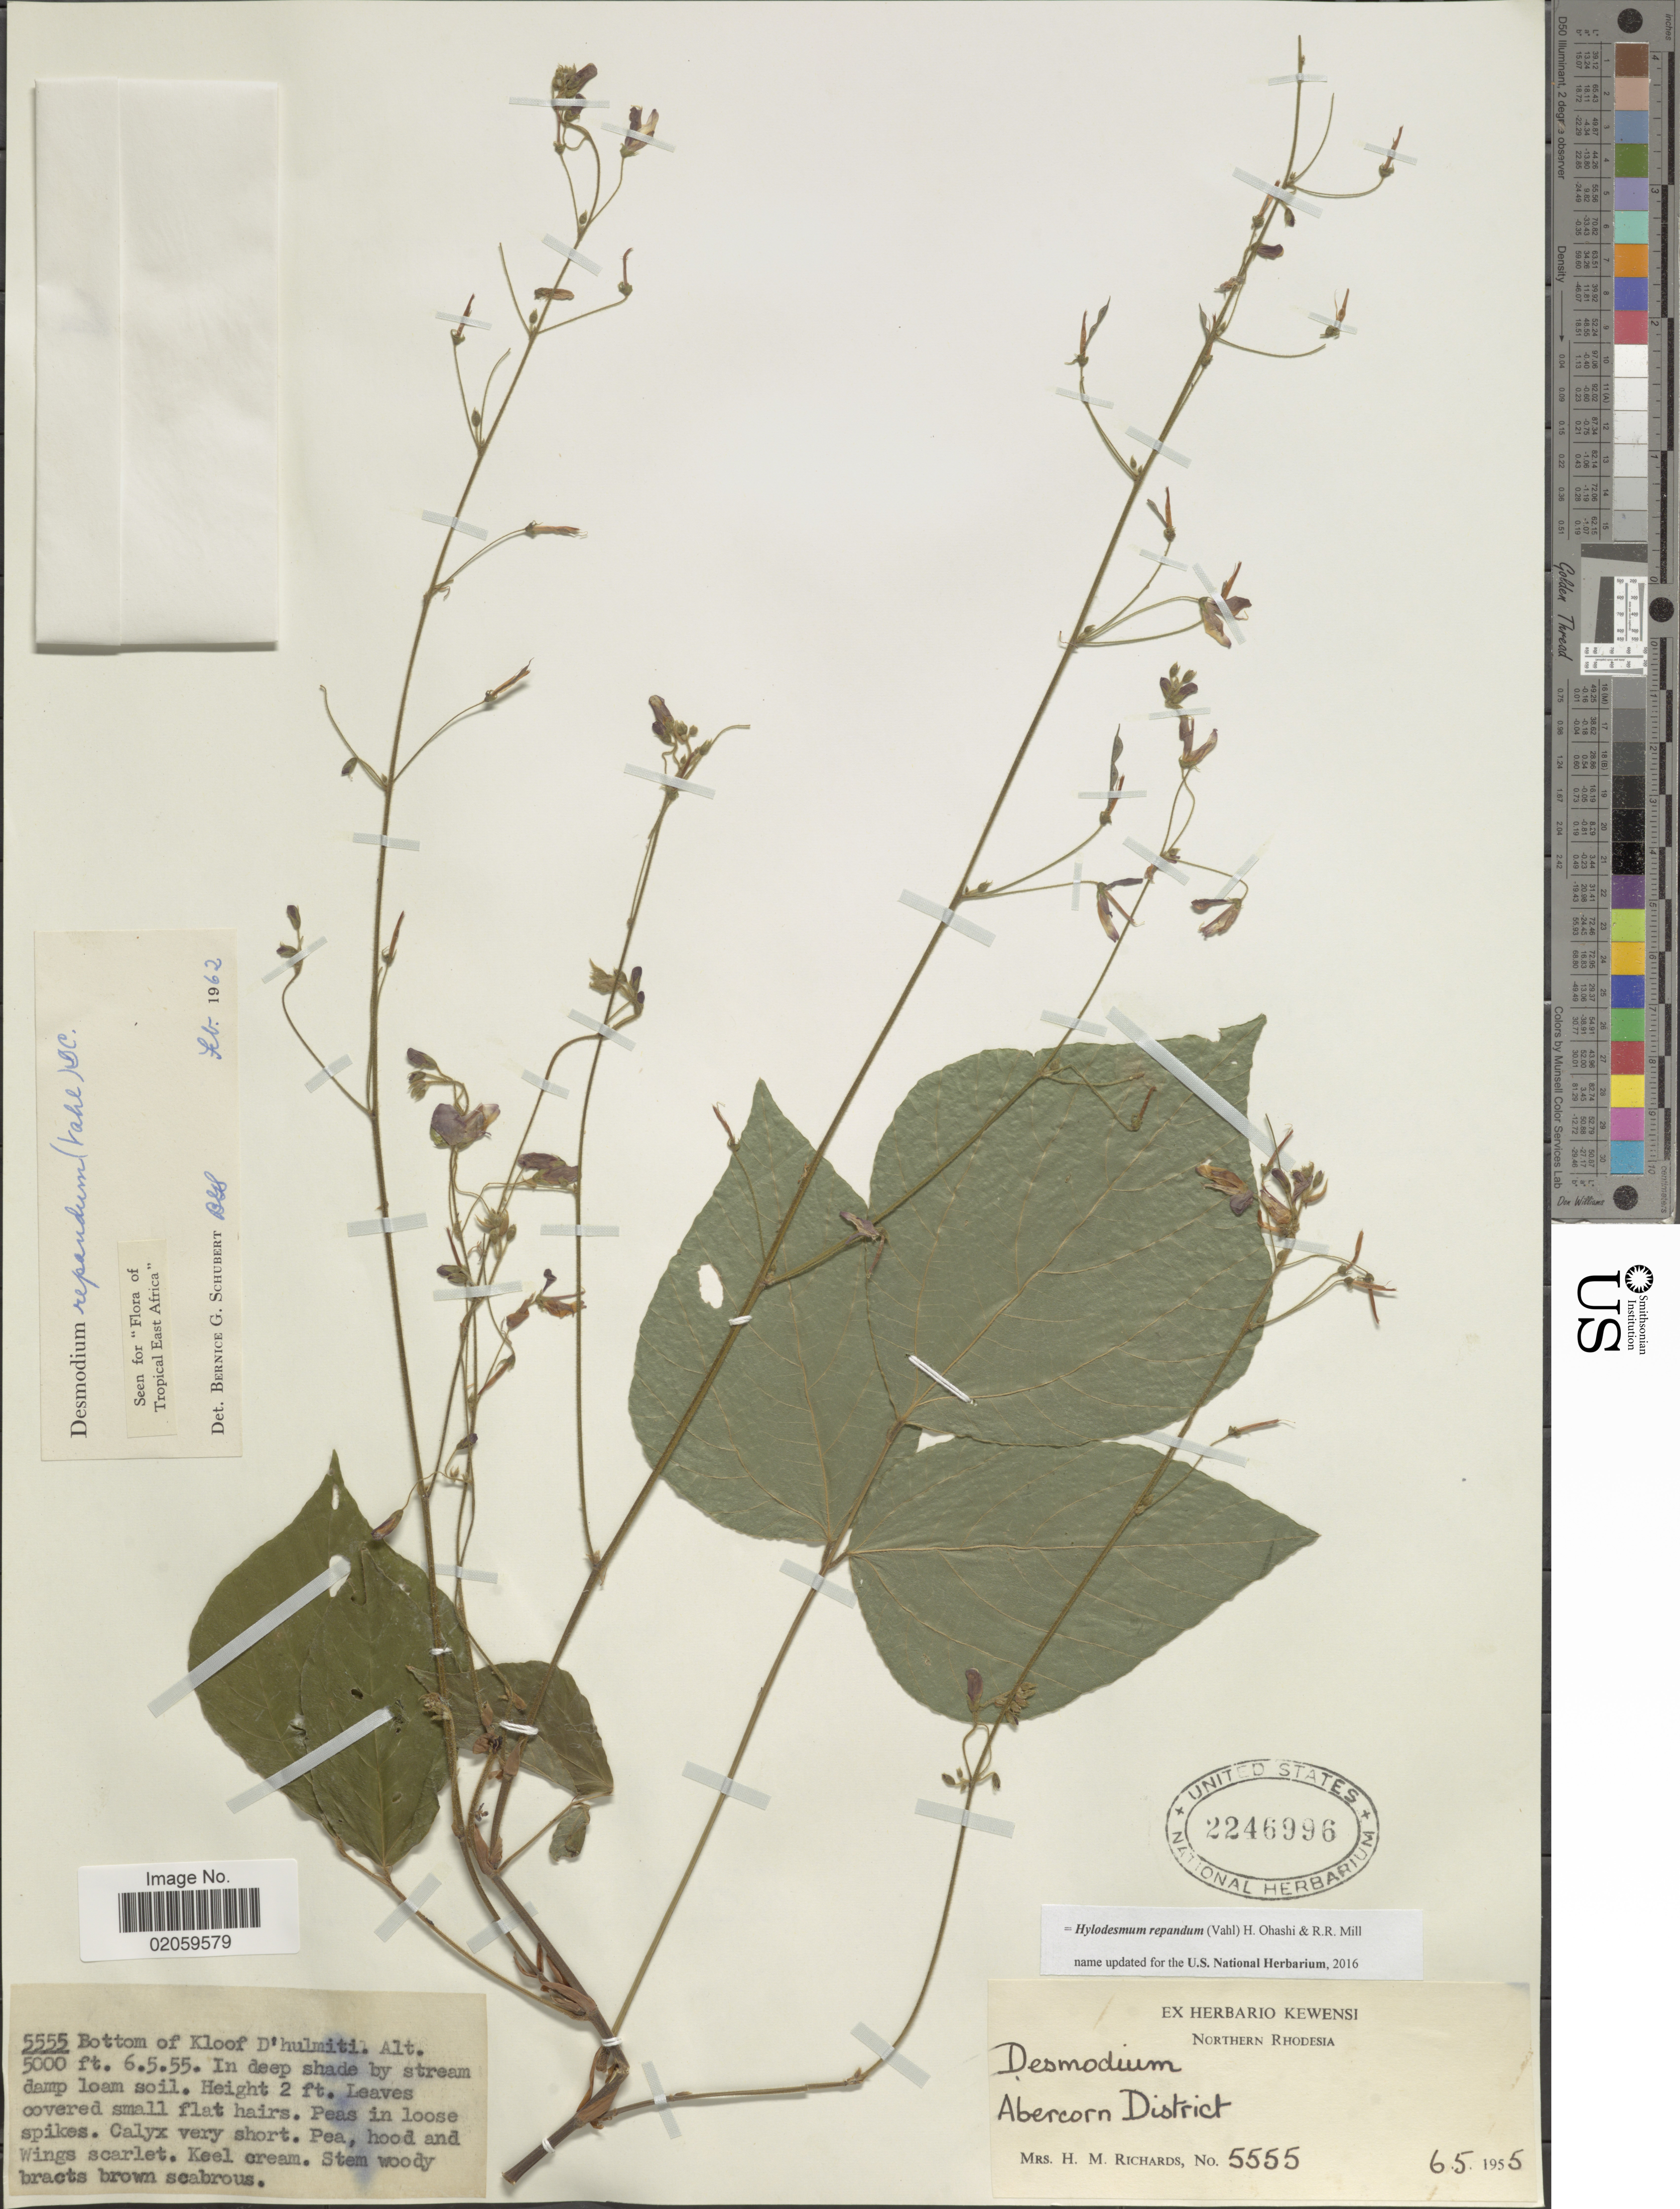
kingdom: Plantae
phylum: Tracheophyta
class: Magnoliopsida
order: Fabales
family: Fabaceae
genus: Hylodesmum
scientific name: Hylodesmum repandum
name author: (Vahl) H. Ohashi & R.R. Mill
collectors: H. Richards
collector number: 5555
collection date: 1955-05-06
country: Zambia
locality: Northern Rhodesia, Abercorn District, Bottom of Kloof D'hulmiti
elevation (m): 1524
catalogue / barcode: US 2246996